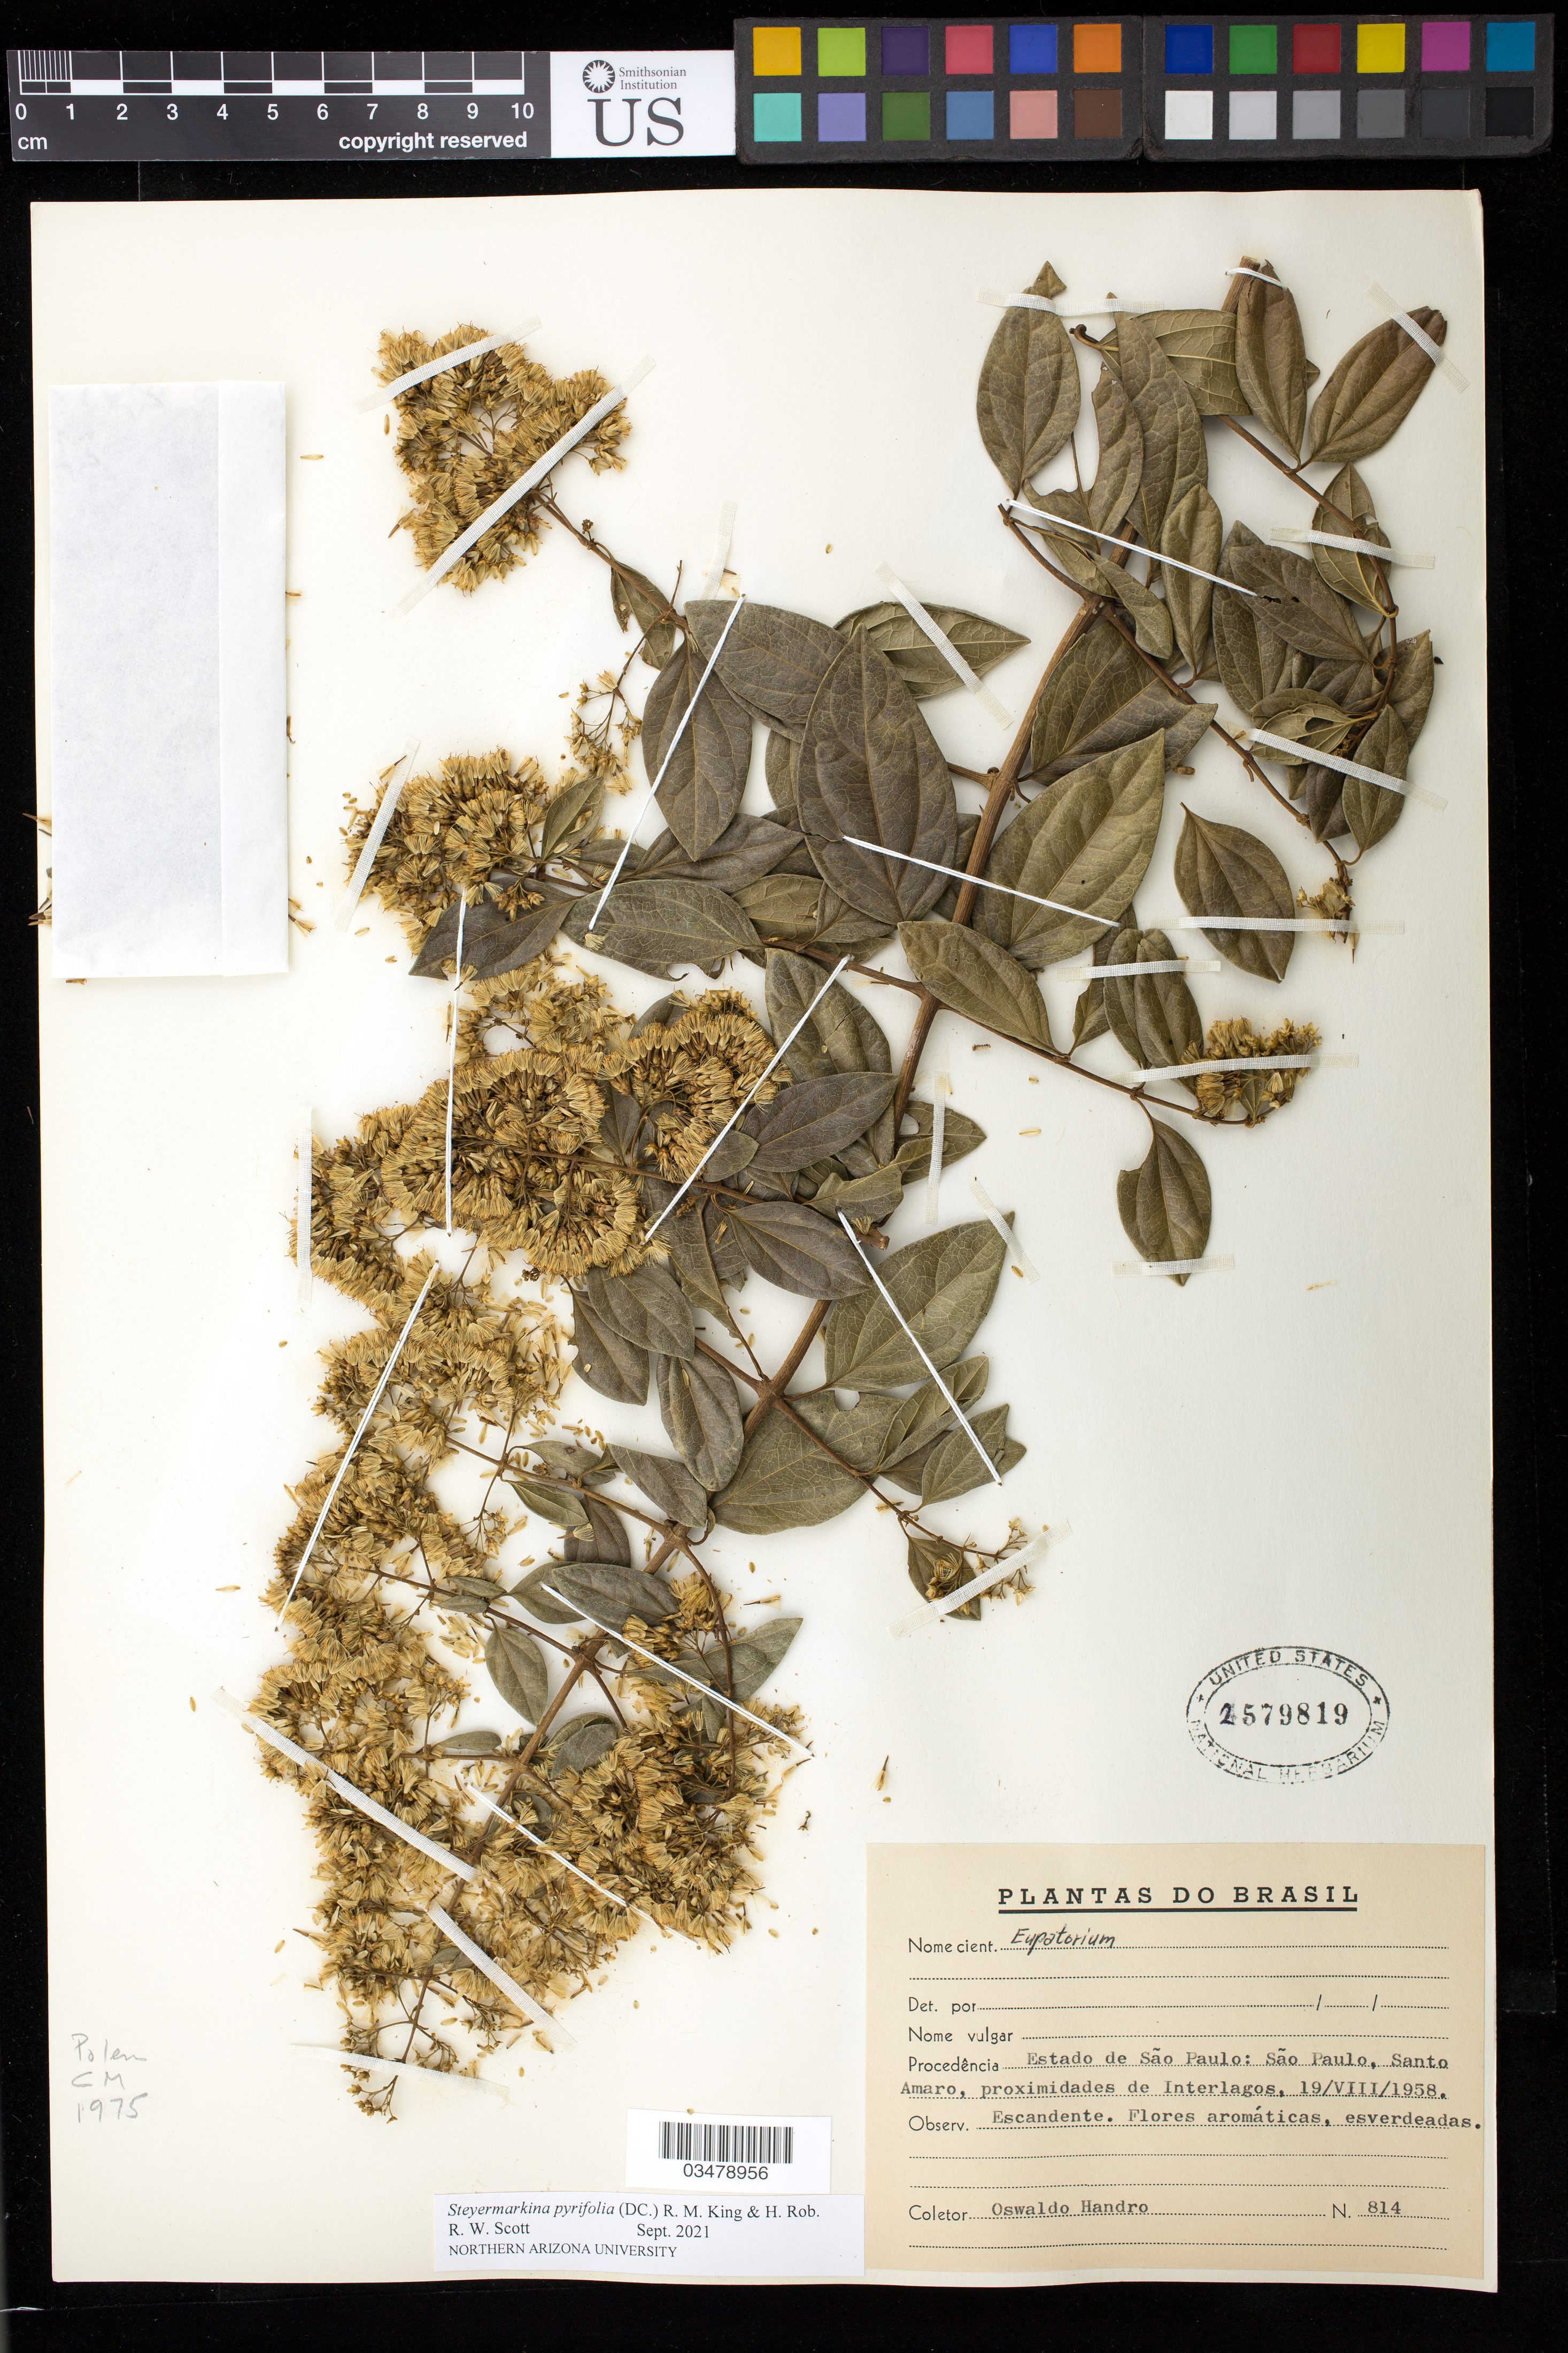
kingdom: Plantae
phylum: Tracheophyta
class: Magnoliopsida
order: Asterales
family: Asteraceae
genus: Steyermarkina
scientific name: Steyermarkina pyrifolia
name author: (DC.) R.M. King & H. Rob.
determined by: Scott, R. W.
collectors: O. Handro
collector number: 814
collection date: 1958-08-19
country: Brazil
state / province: São Paulo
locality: Marsilac (linha Mairinque-Santos)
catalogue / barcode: US 2579819